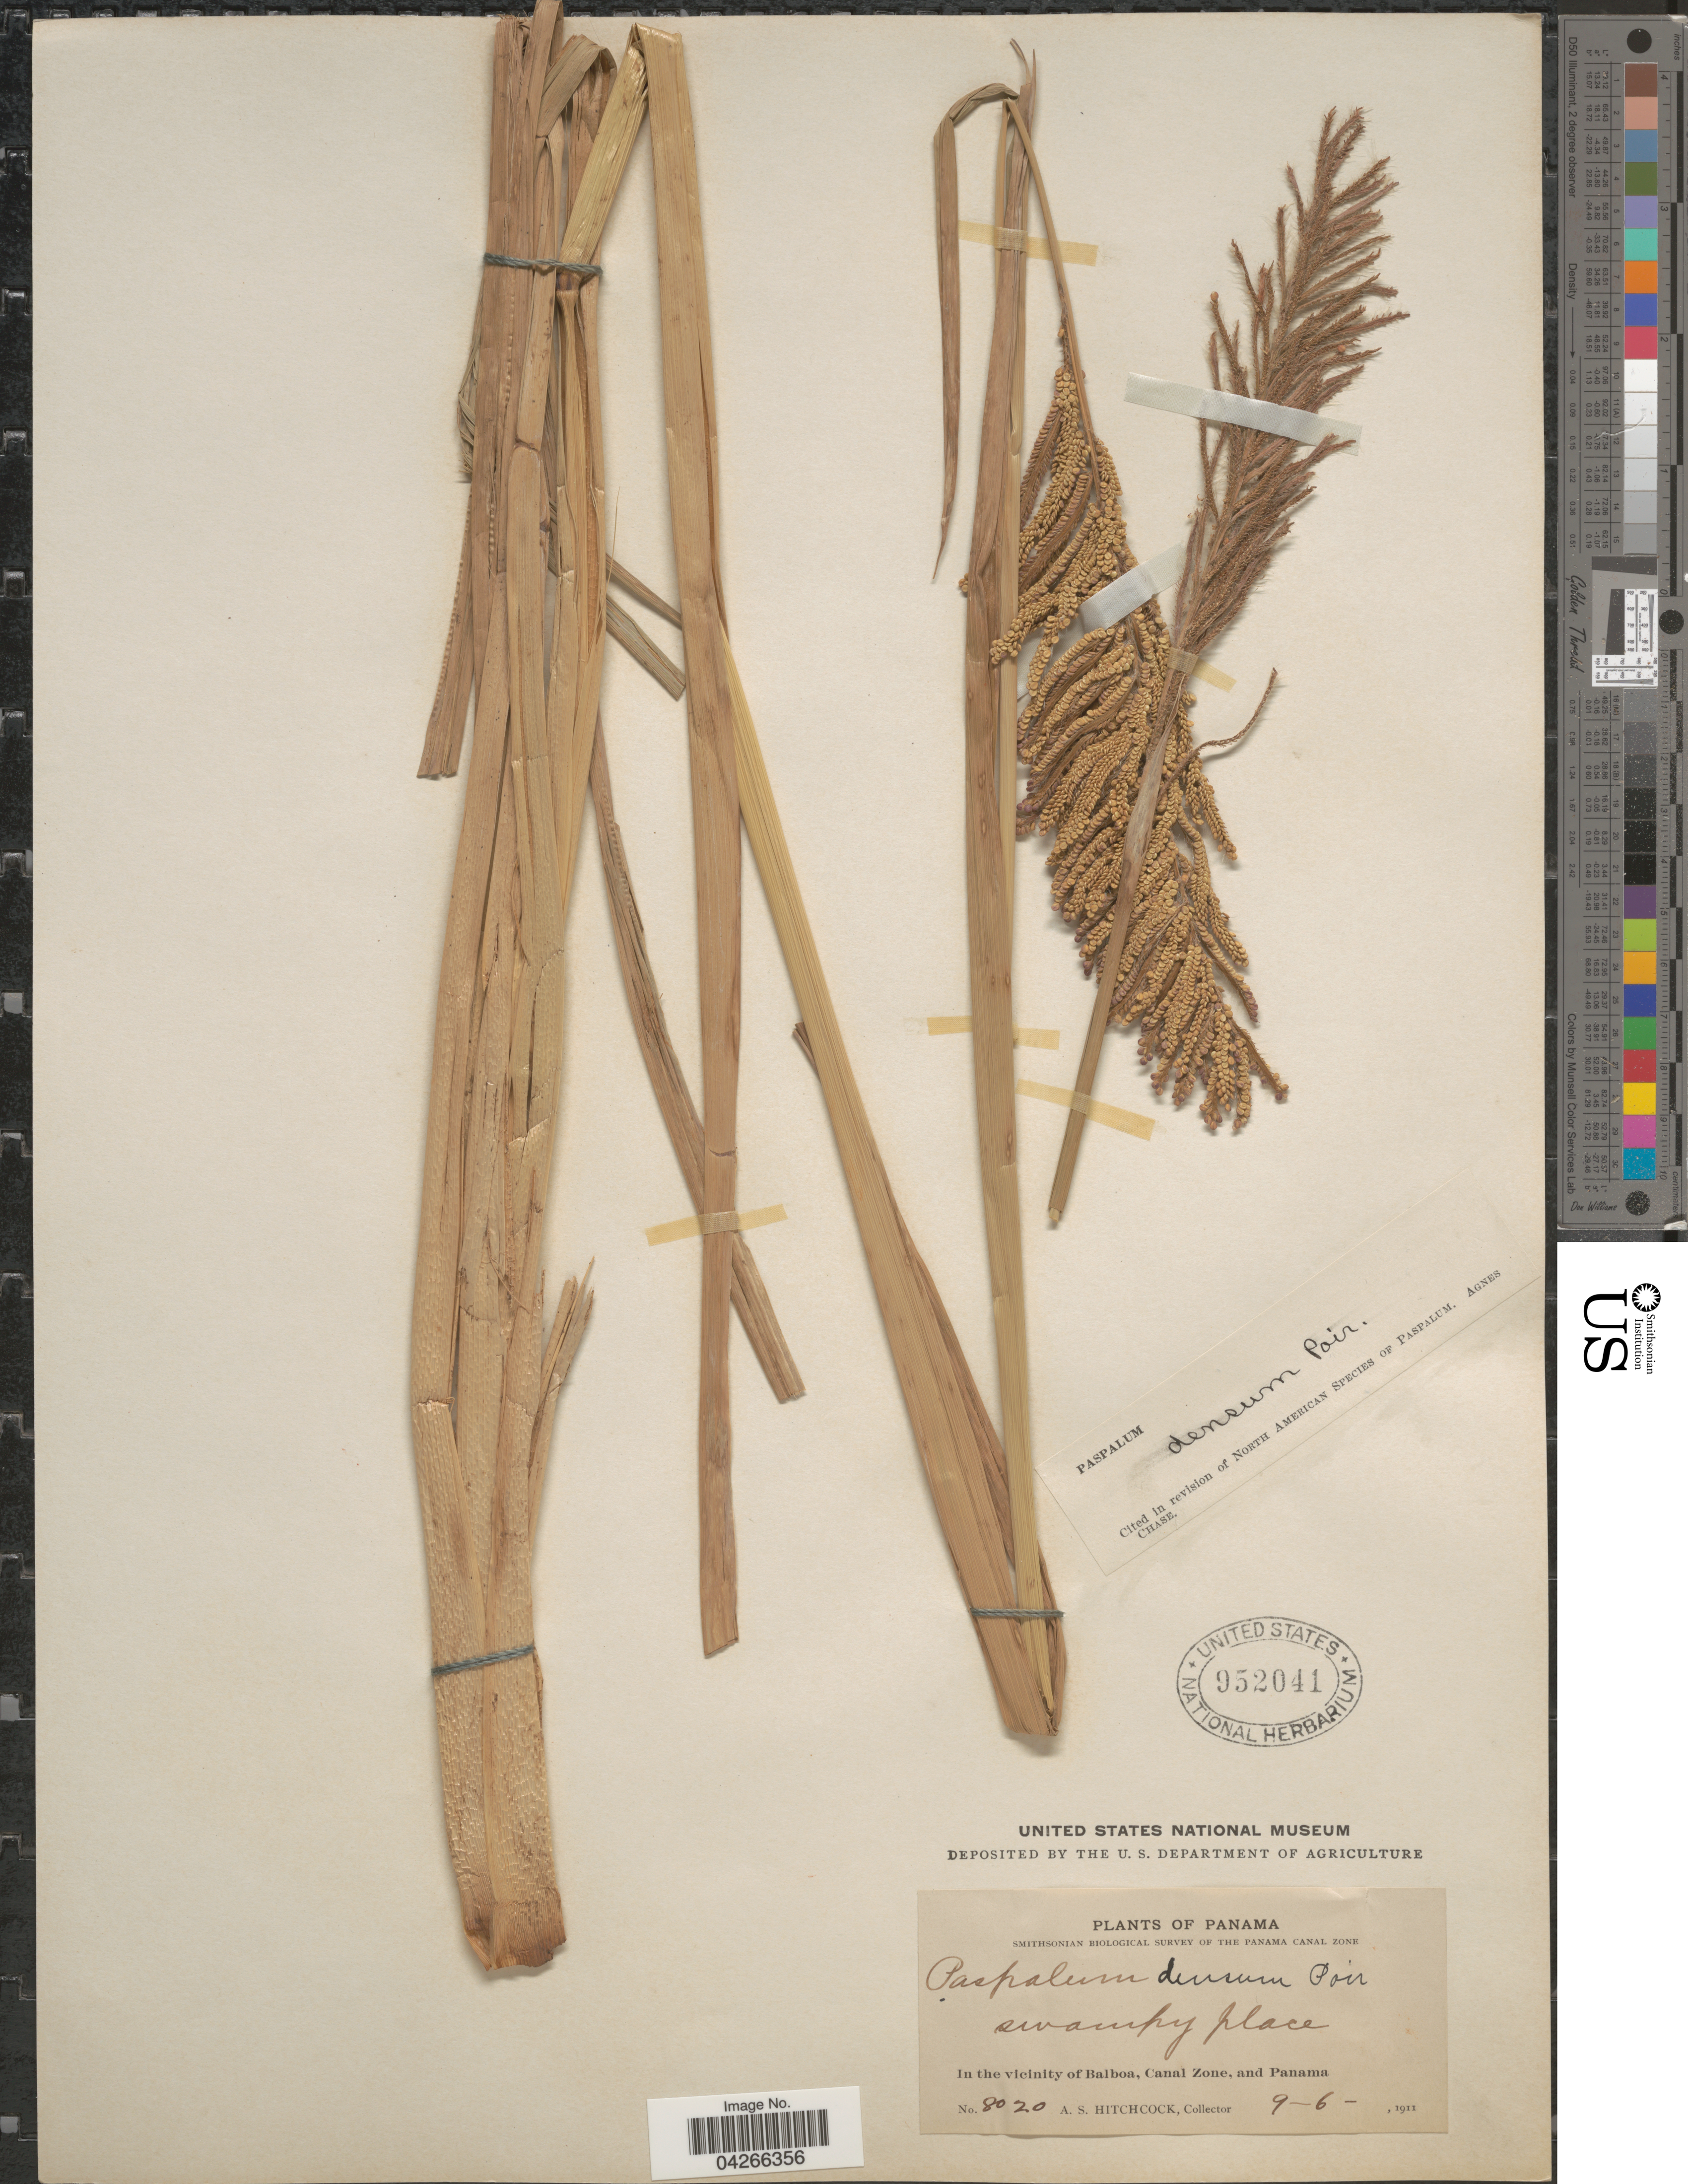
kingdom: Plantae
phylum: Tracheophyta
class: Liliopsida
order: Poales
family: Poaceae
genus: Paspalum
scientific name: Paspalum densum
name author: Poir.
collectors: A. S. Hitchcock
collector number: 8020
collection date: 1911-06-09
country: Panama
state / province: Colón / Panamá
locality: Smithsonian Biological Survey of the Panama Canal Zone. Swampy place. In the vicinity of Balboa, Canal Zone, and Panama.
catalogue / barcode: US 952041